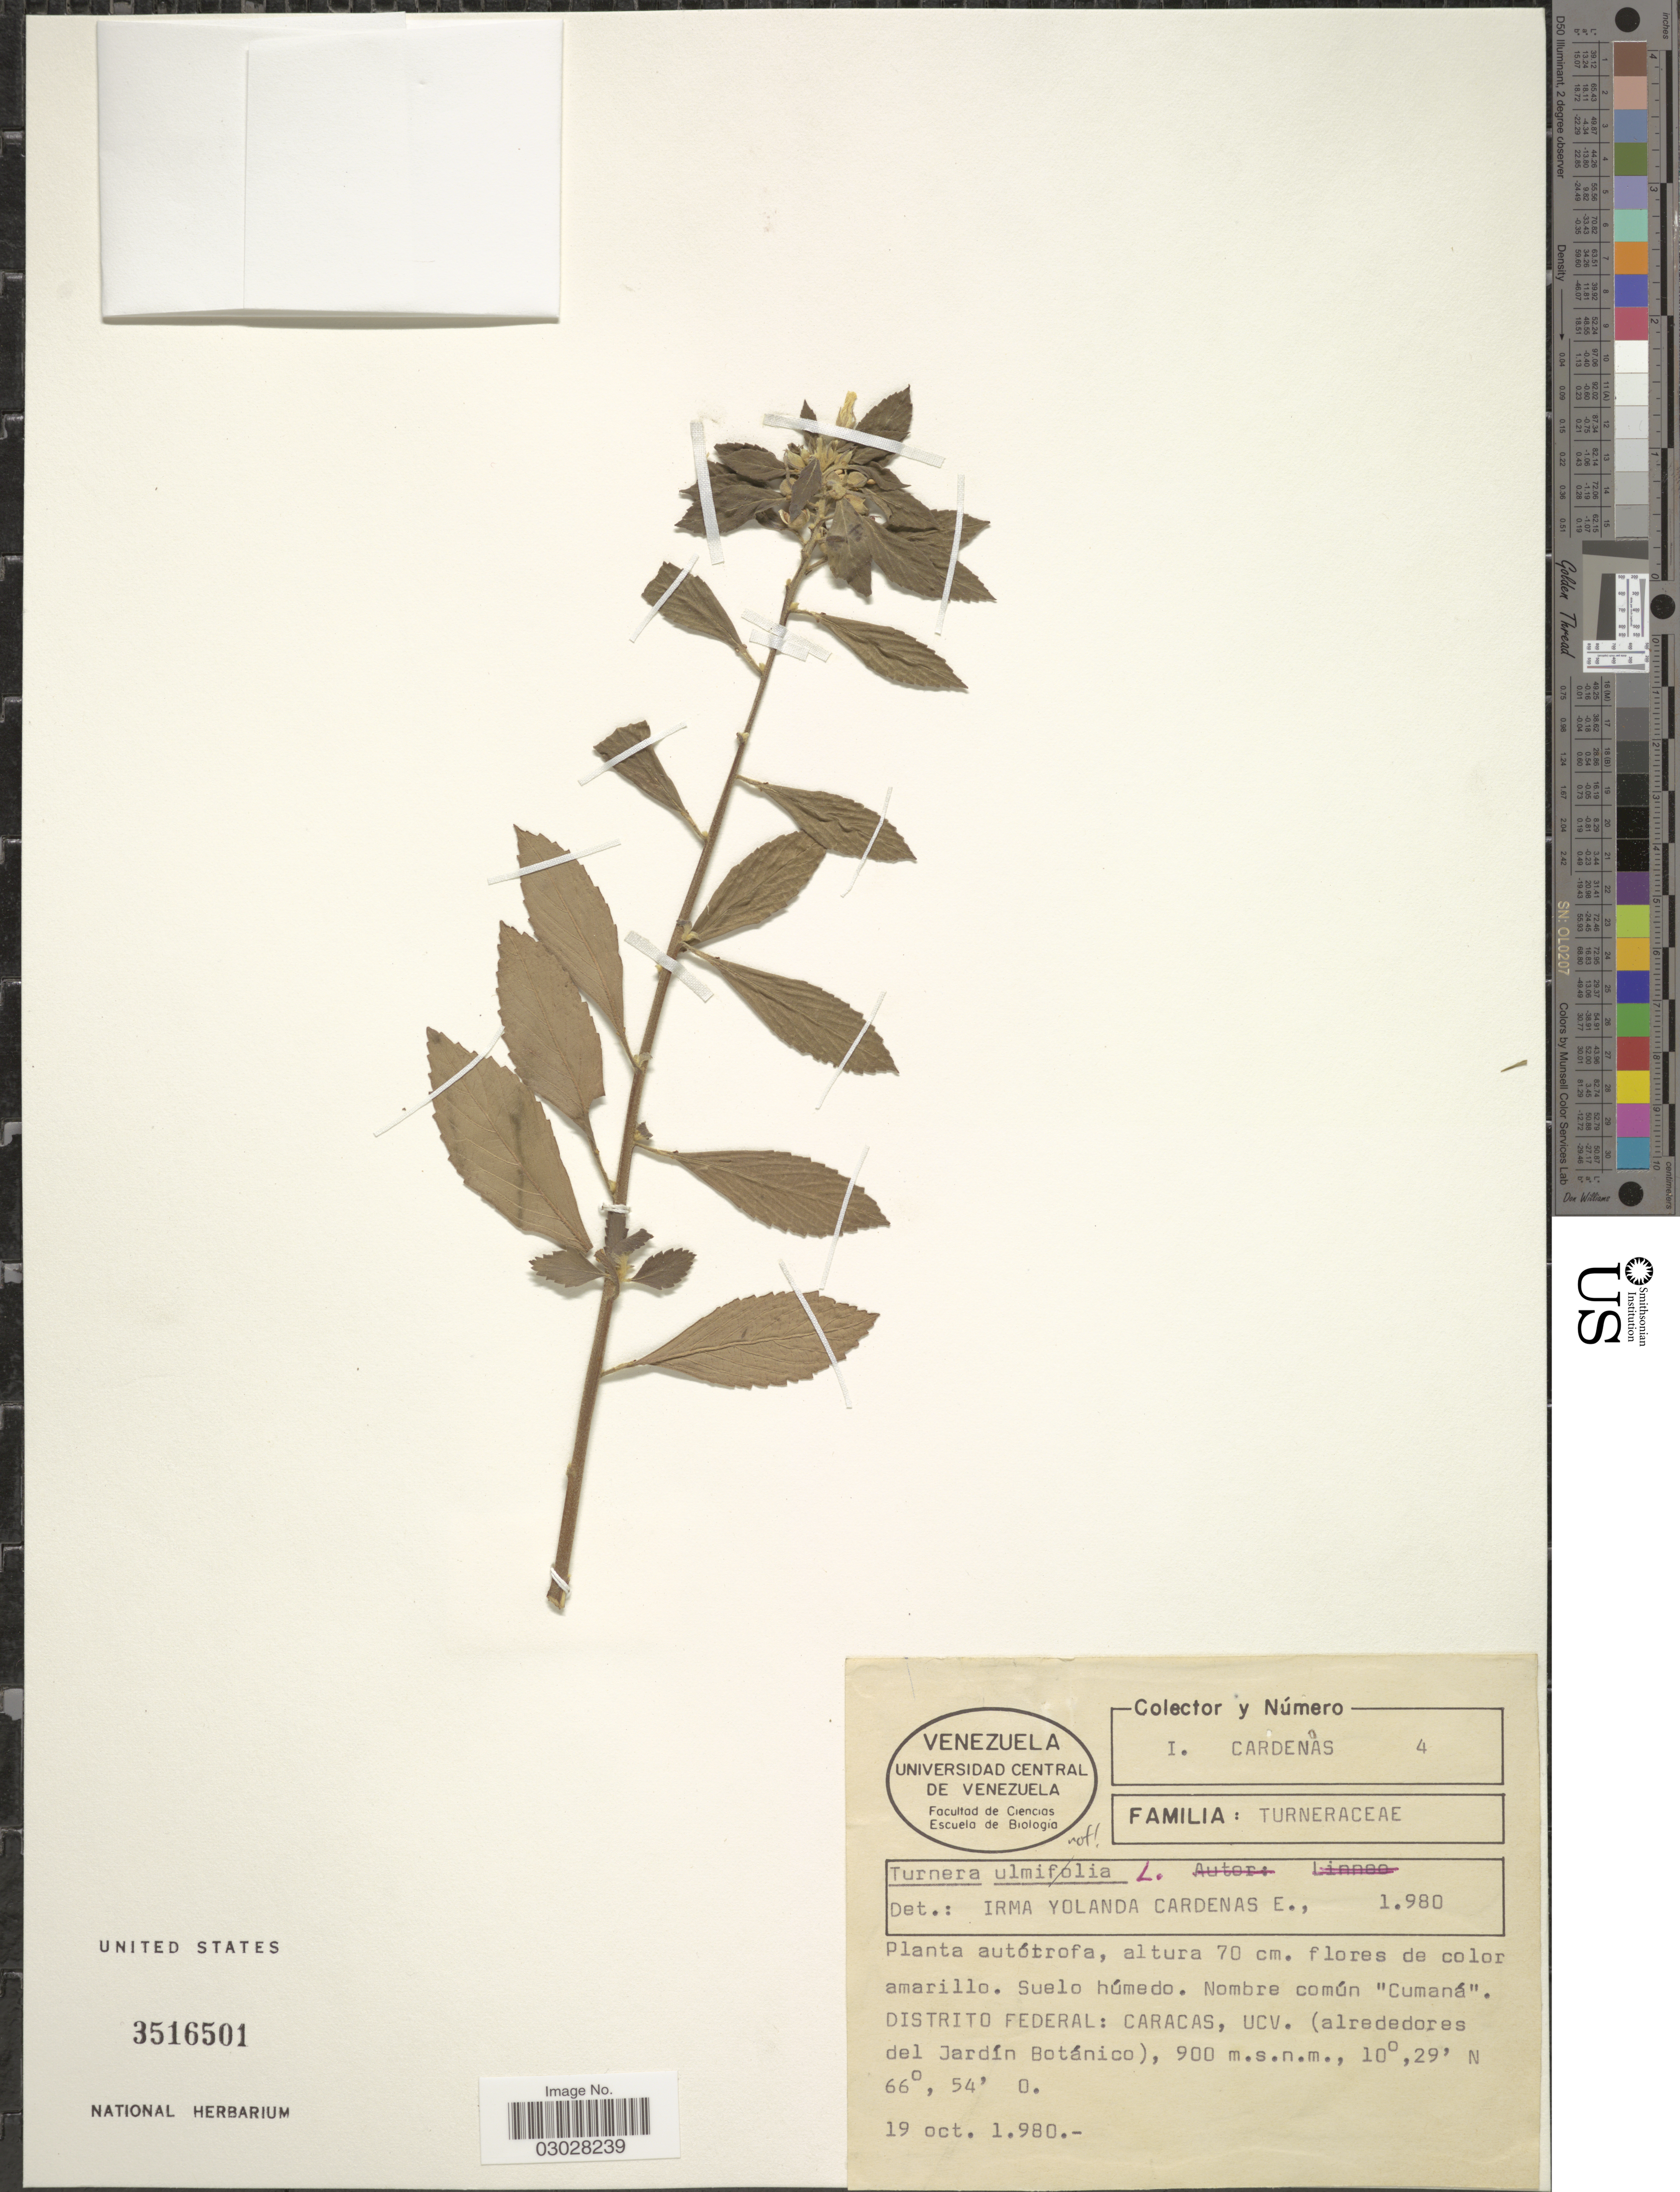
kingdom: Plantae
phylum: Tracheophyta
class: Magnoliopsida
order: Malpighiales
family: Turneraceae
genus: Turnera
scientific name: Turnera sp.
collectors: I. Cardenas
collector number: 4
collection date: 1980-10-19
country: Venezuela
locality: Distrito Federal: Caracas, UCV (alrededores del Jardín Botánico).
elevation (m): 900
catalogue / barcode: US 3516501